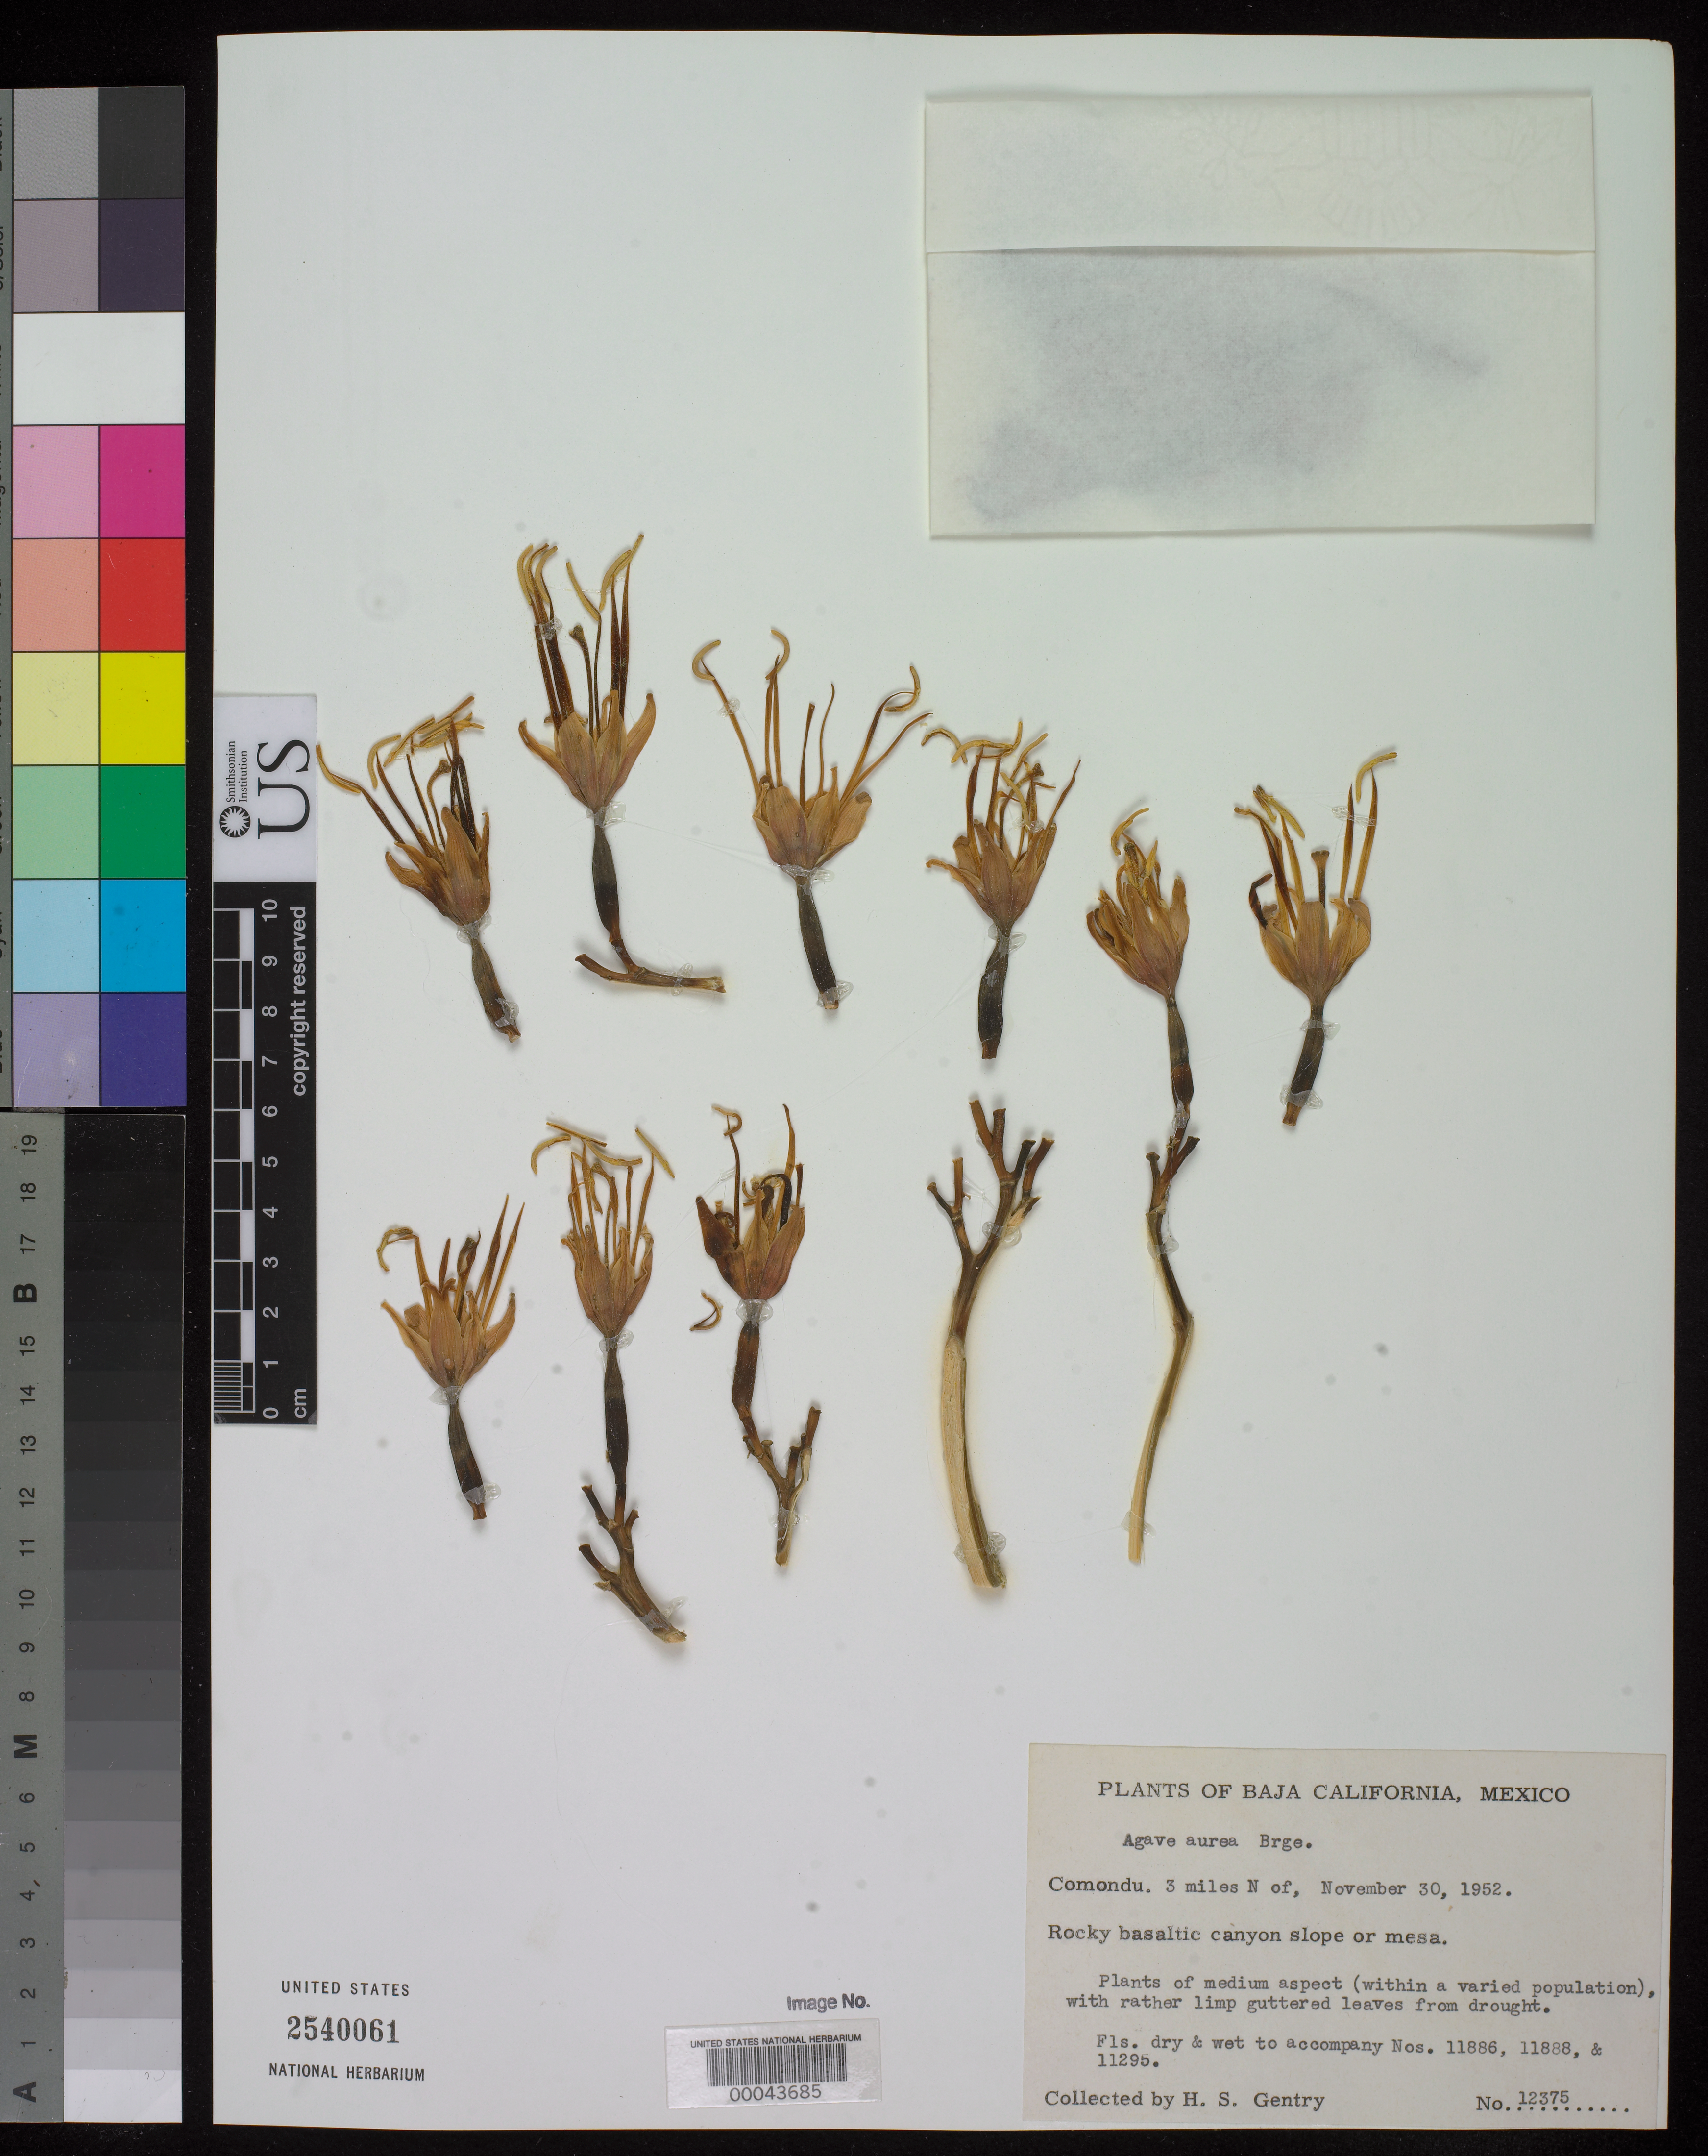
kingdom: Plantae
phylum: Tracheophyta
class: Liliopsida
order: Asparagales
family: Asparagaceae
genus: Agave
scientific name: Agave aurea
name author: Brandegee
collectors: H. S. Gentry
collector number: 12375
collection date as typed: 30 Nov 1952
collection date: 1952-11-30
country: Mexico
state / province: Baja California Sur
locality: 3 mi N of Comondu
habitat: Rocky basaltic canyon slope or mesa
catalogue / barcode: US 2540061